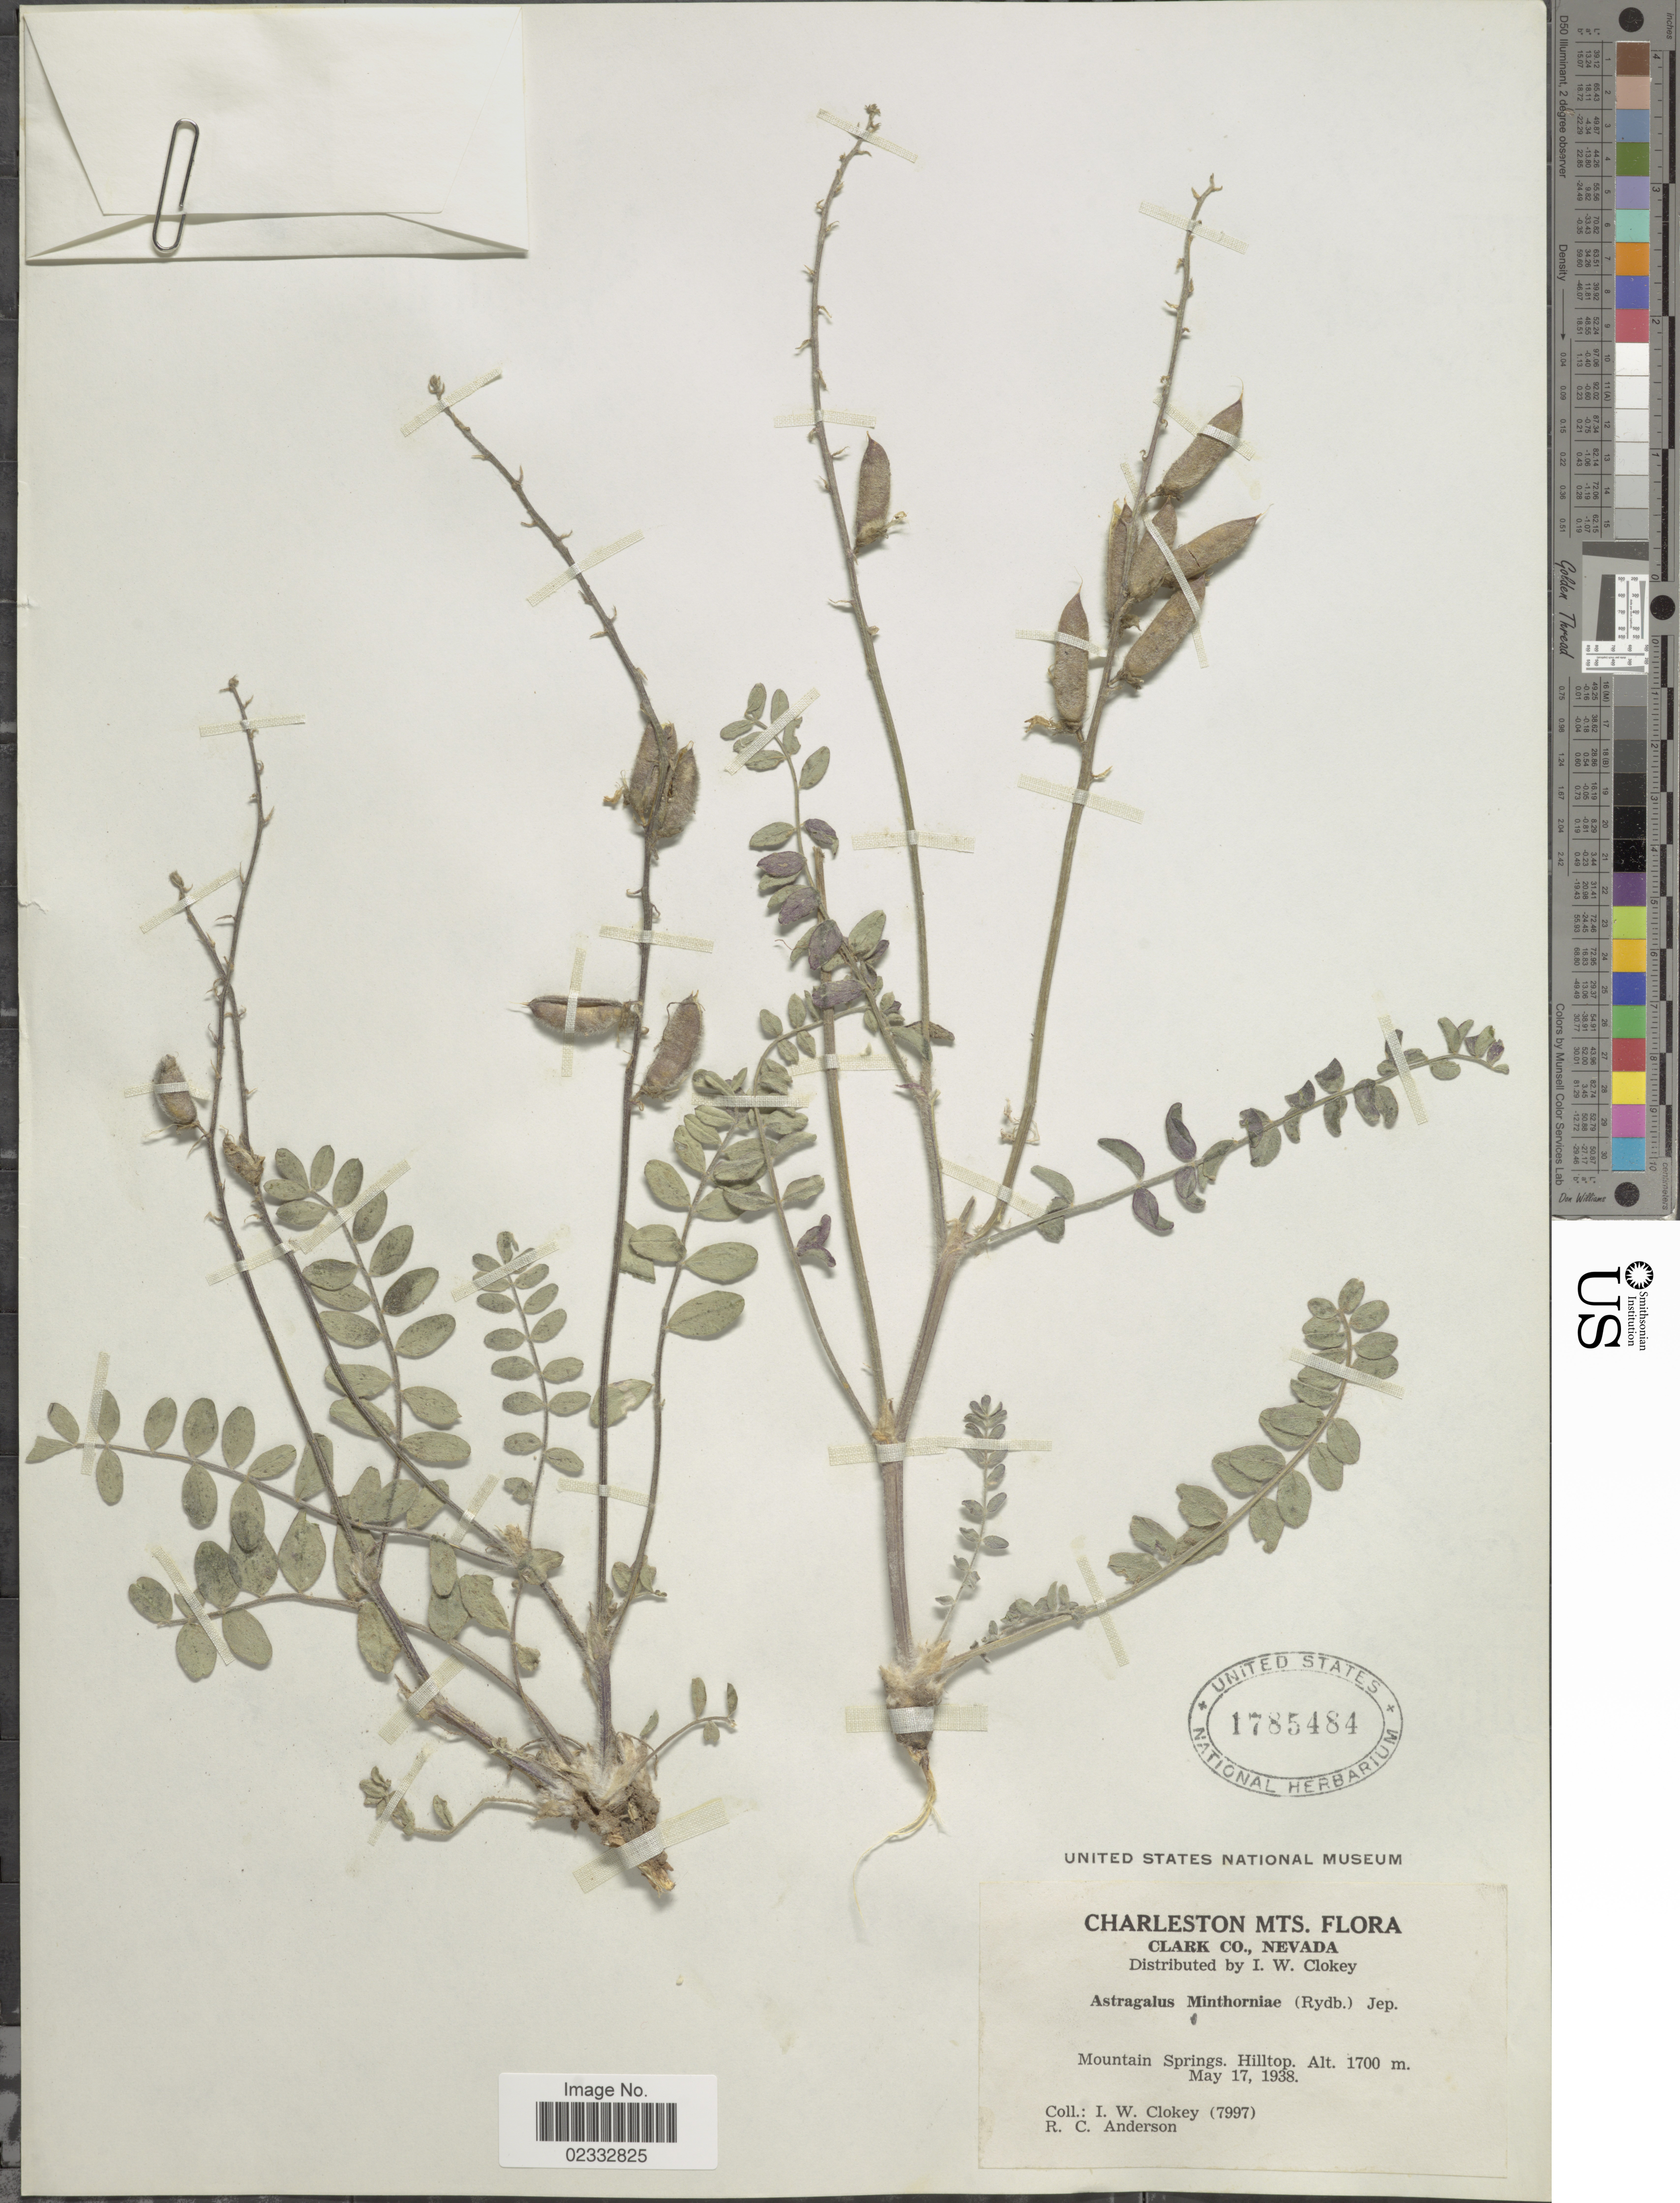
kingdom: Plantae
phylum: Tracheophyta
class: Magnoliopsida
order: Fabales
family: Fabaceae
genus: Astragalus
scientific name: Astragalus minthorniae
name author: (Rydb.) Jeps.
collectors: I. W. Clokey & E. G. Anderson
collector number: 7997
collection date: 1938-05-17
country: United States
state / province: Nevada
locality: Charleston Mts., Clark Co., Mountain Springs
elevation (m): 1700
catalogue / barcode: US 1785484